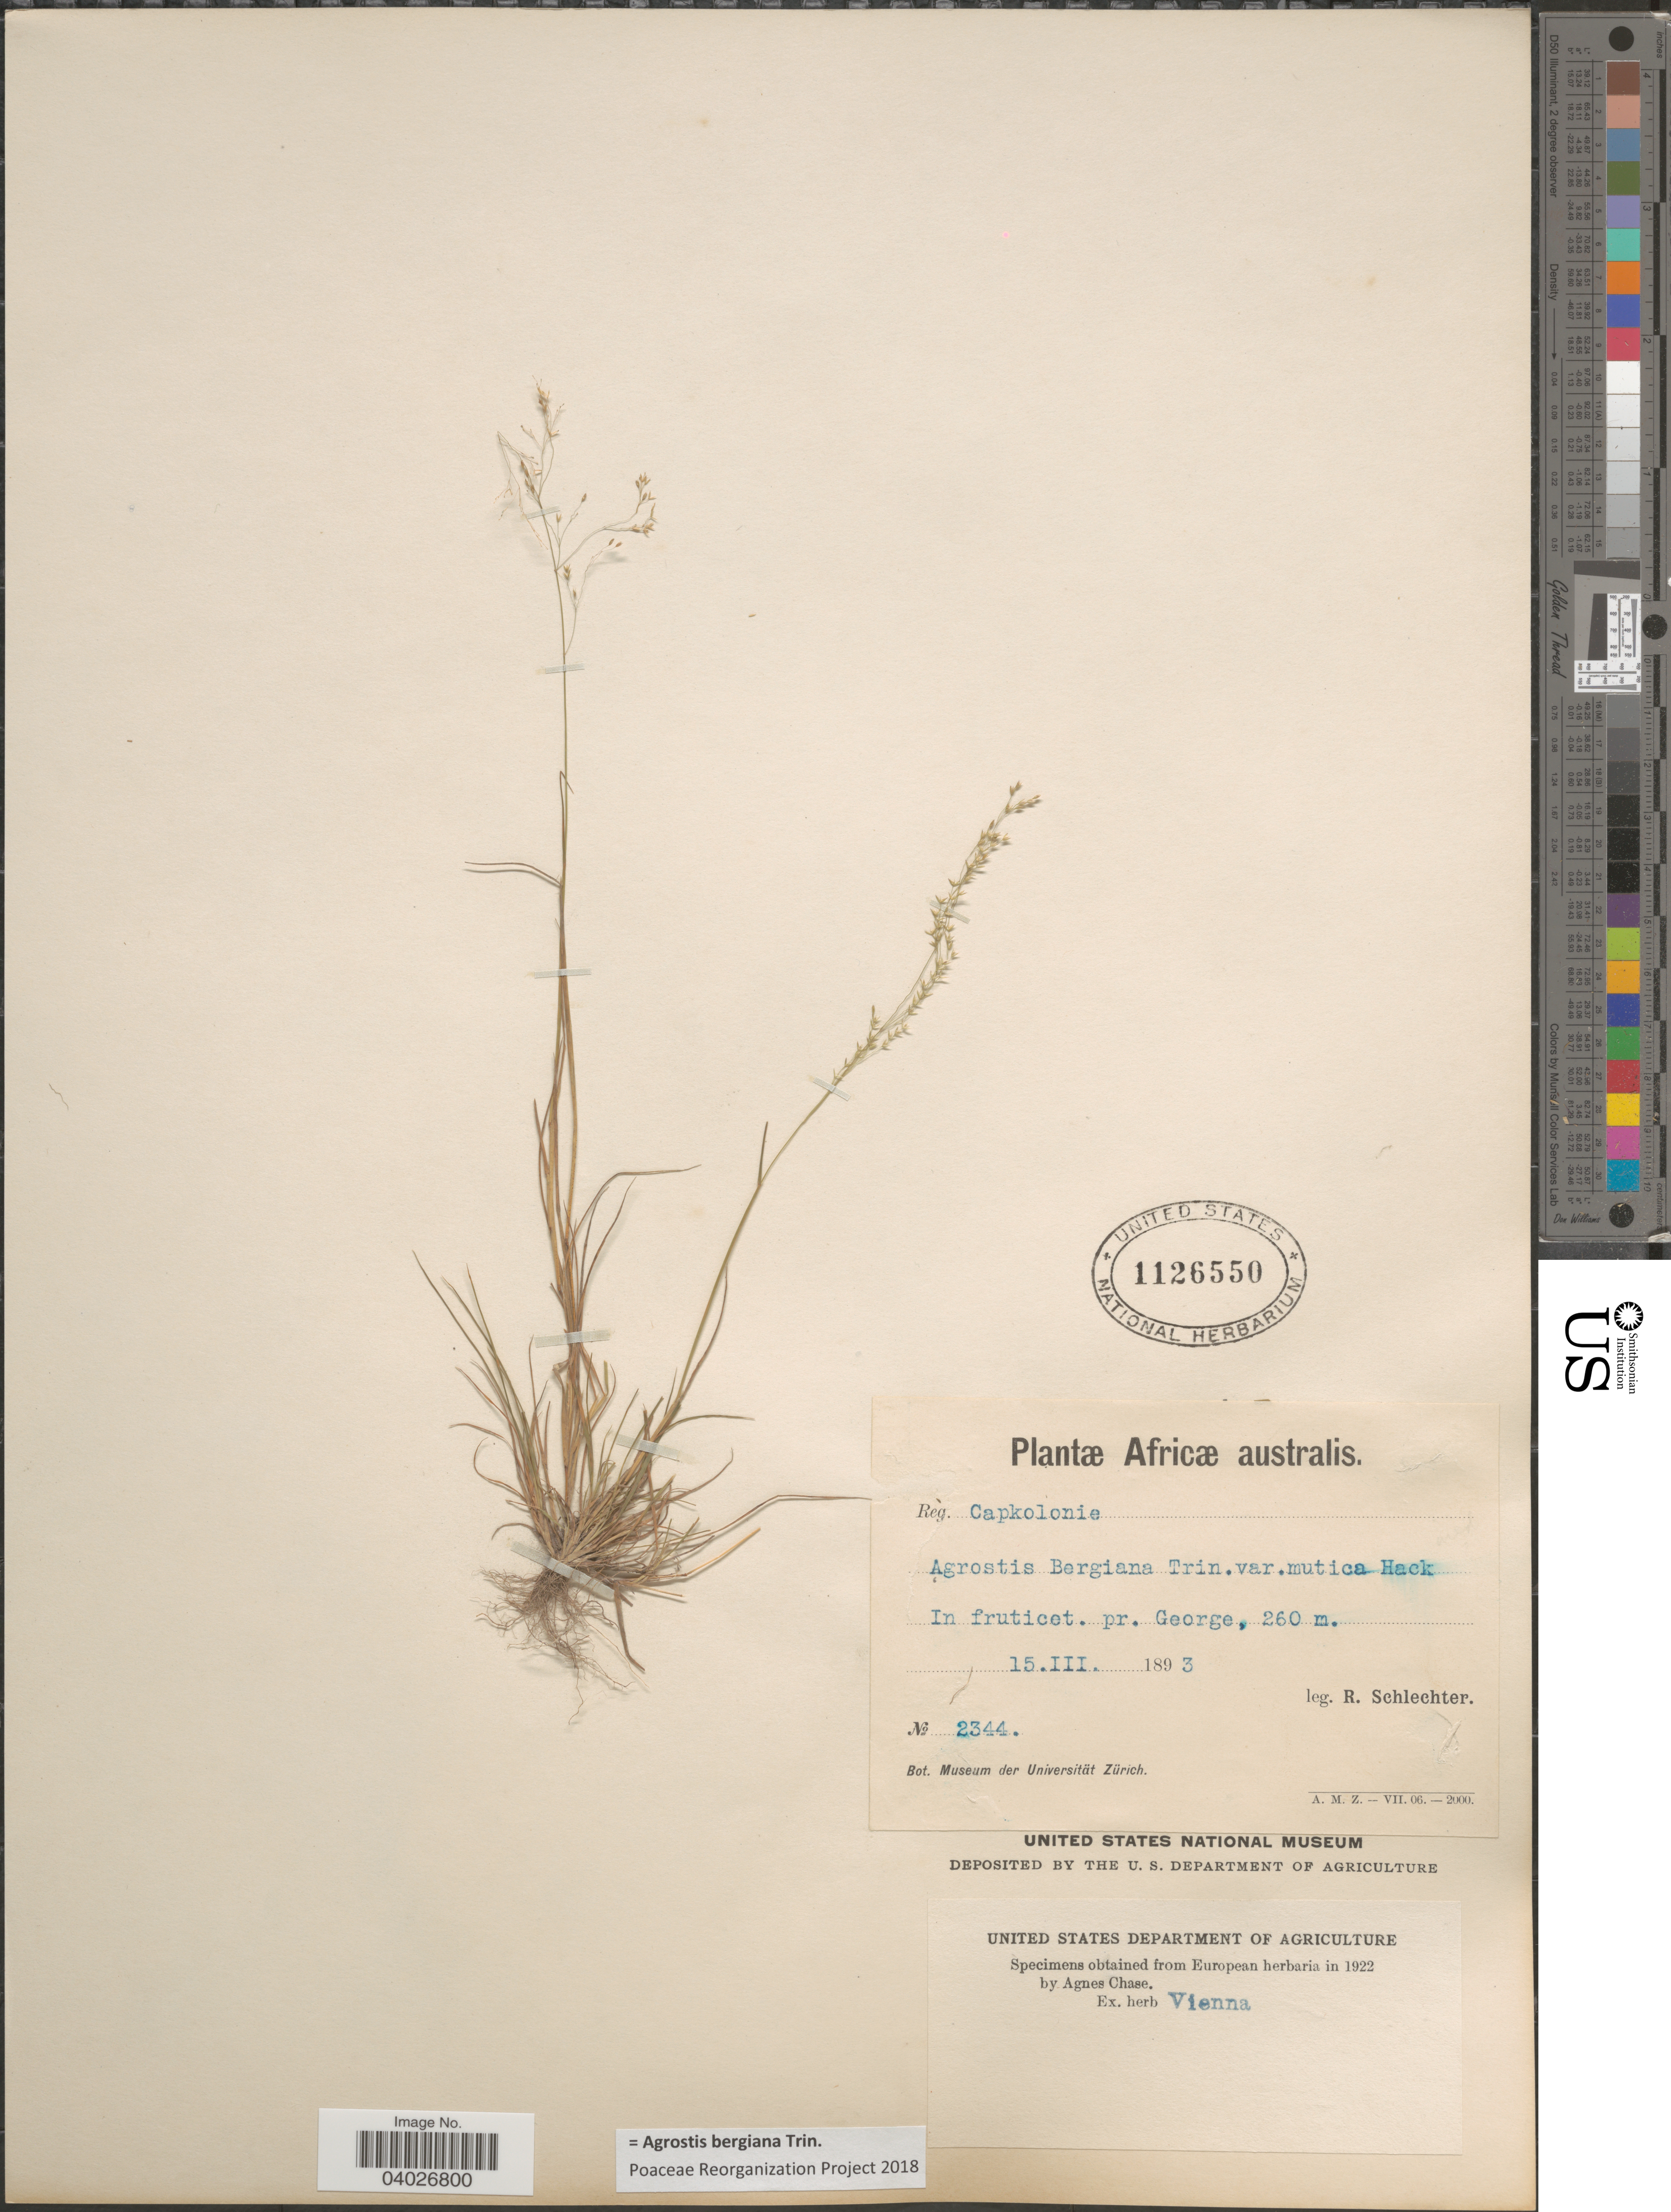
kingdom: Plantae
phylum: Tracheophyta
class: Liliopsida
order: Poales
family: Poaceae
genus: Agrostis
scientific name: Agrostis bergiana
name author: Trin.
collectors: F. R. R. Schlechter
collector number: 2344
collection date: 1893-03-15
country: South Africa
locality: Africæ australis. Reg. Capkolonie. In fruticet. pr. George.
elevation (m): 260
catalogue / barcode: US 1126550